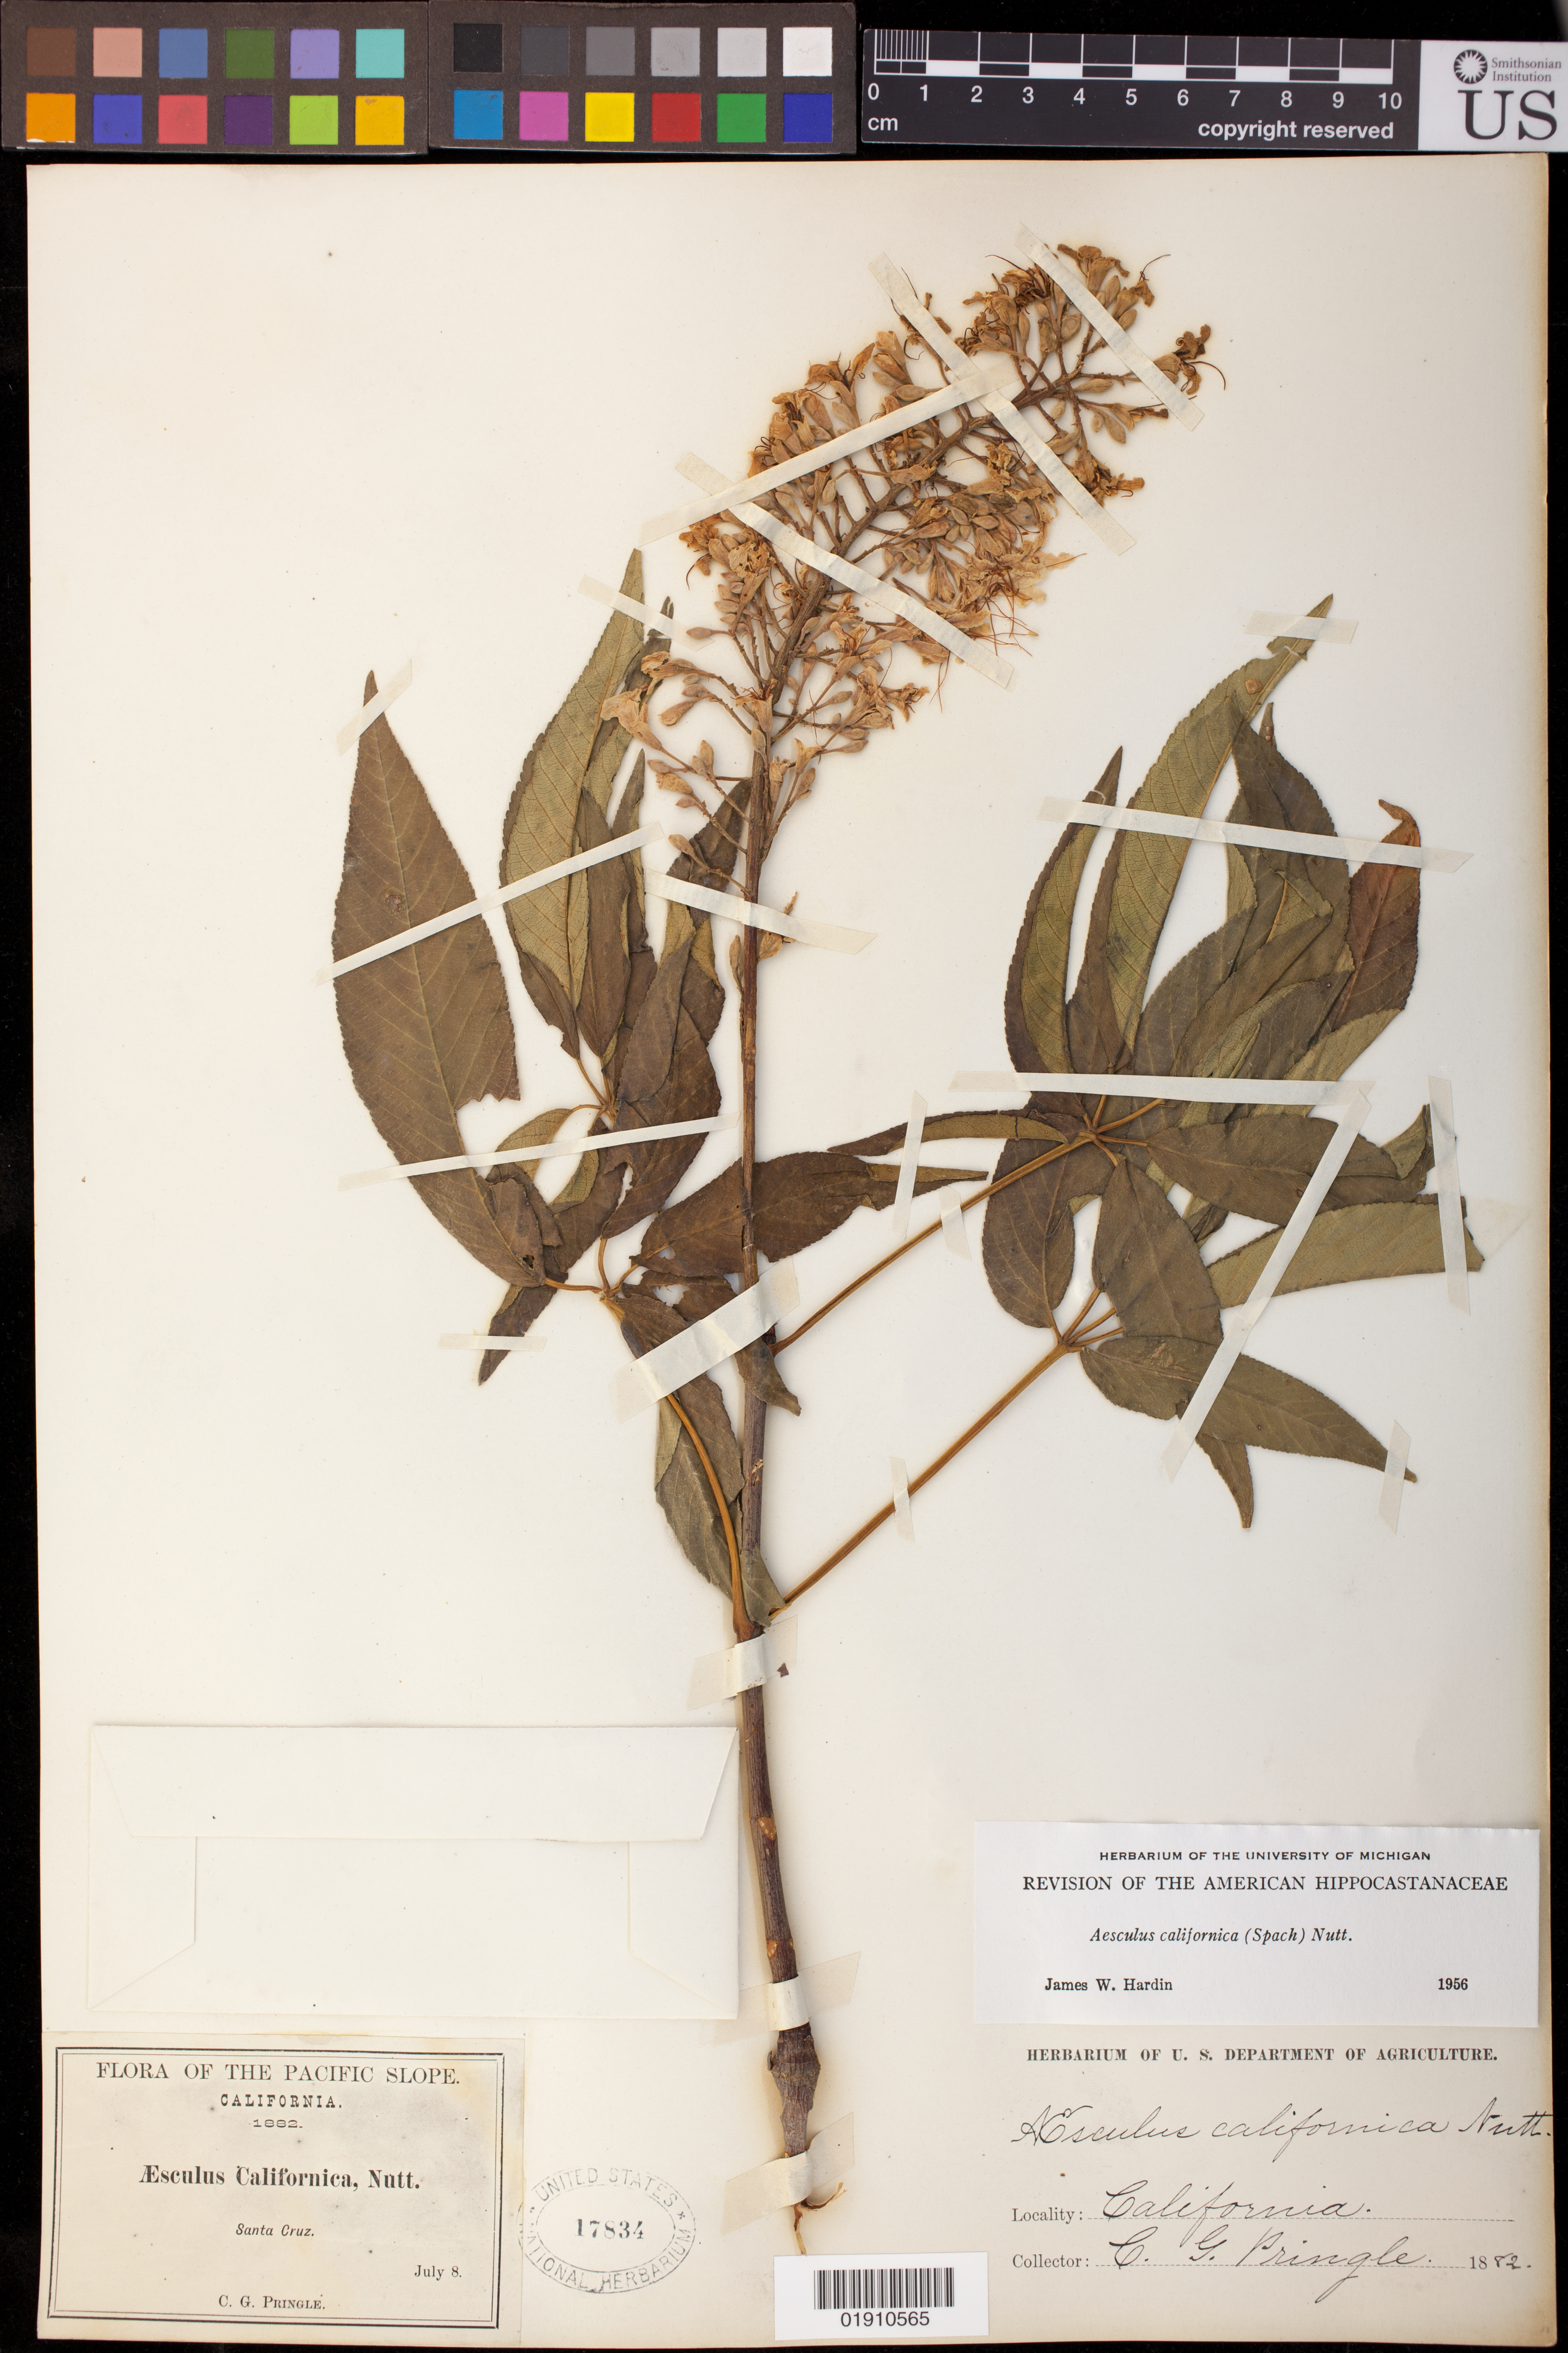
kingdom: Plantae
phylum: Tracheophyta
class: Magnoliopsida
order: Sapindales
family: Sapindaceae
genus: Aesculus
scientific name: Aesculus californica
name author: (Spach) Nutt.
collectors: C. G. Pringle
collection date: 1882-07-08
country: United States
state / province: California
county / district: Santa Cruz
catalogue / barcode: US 17834